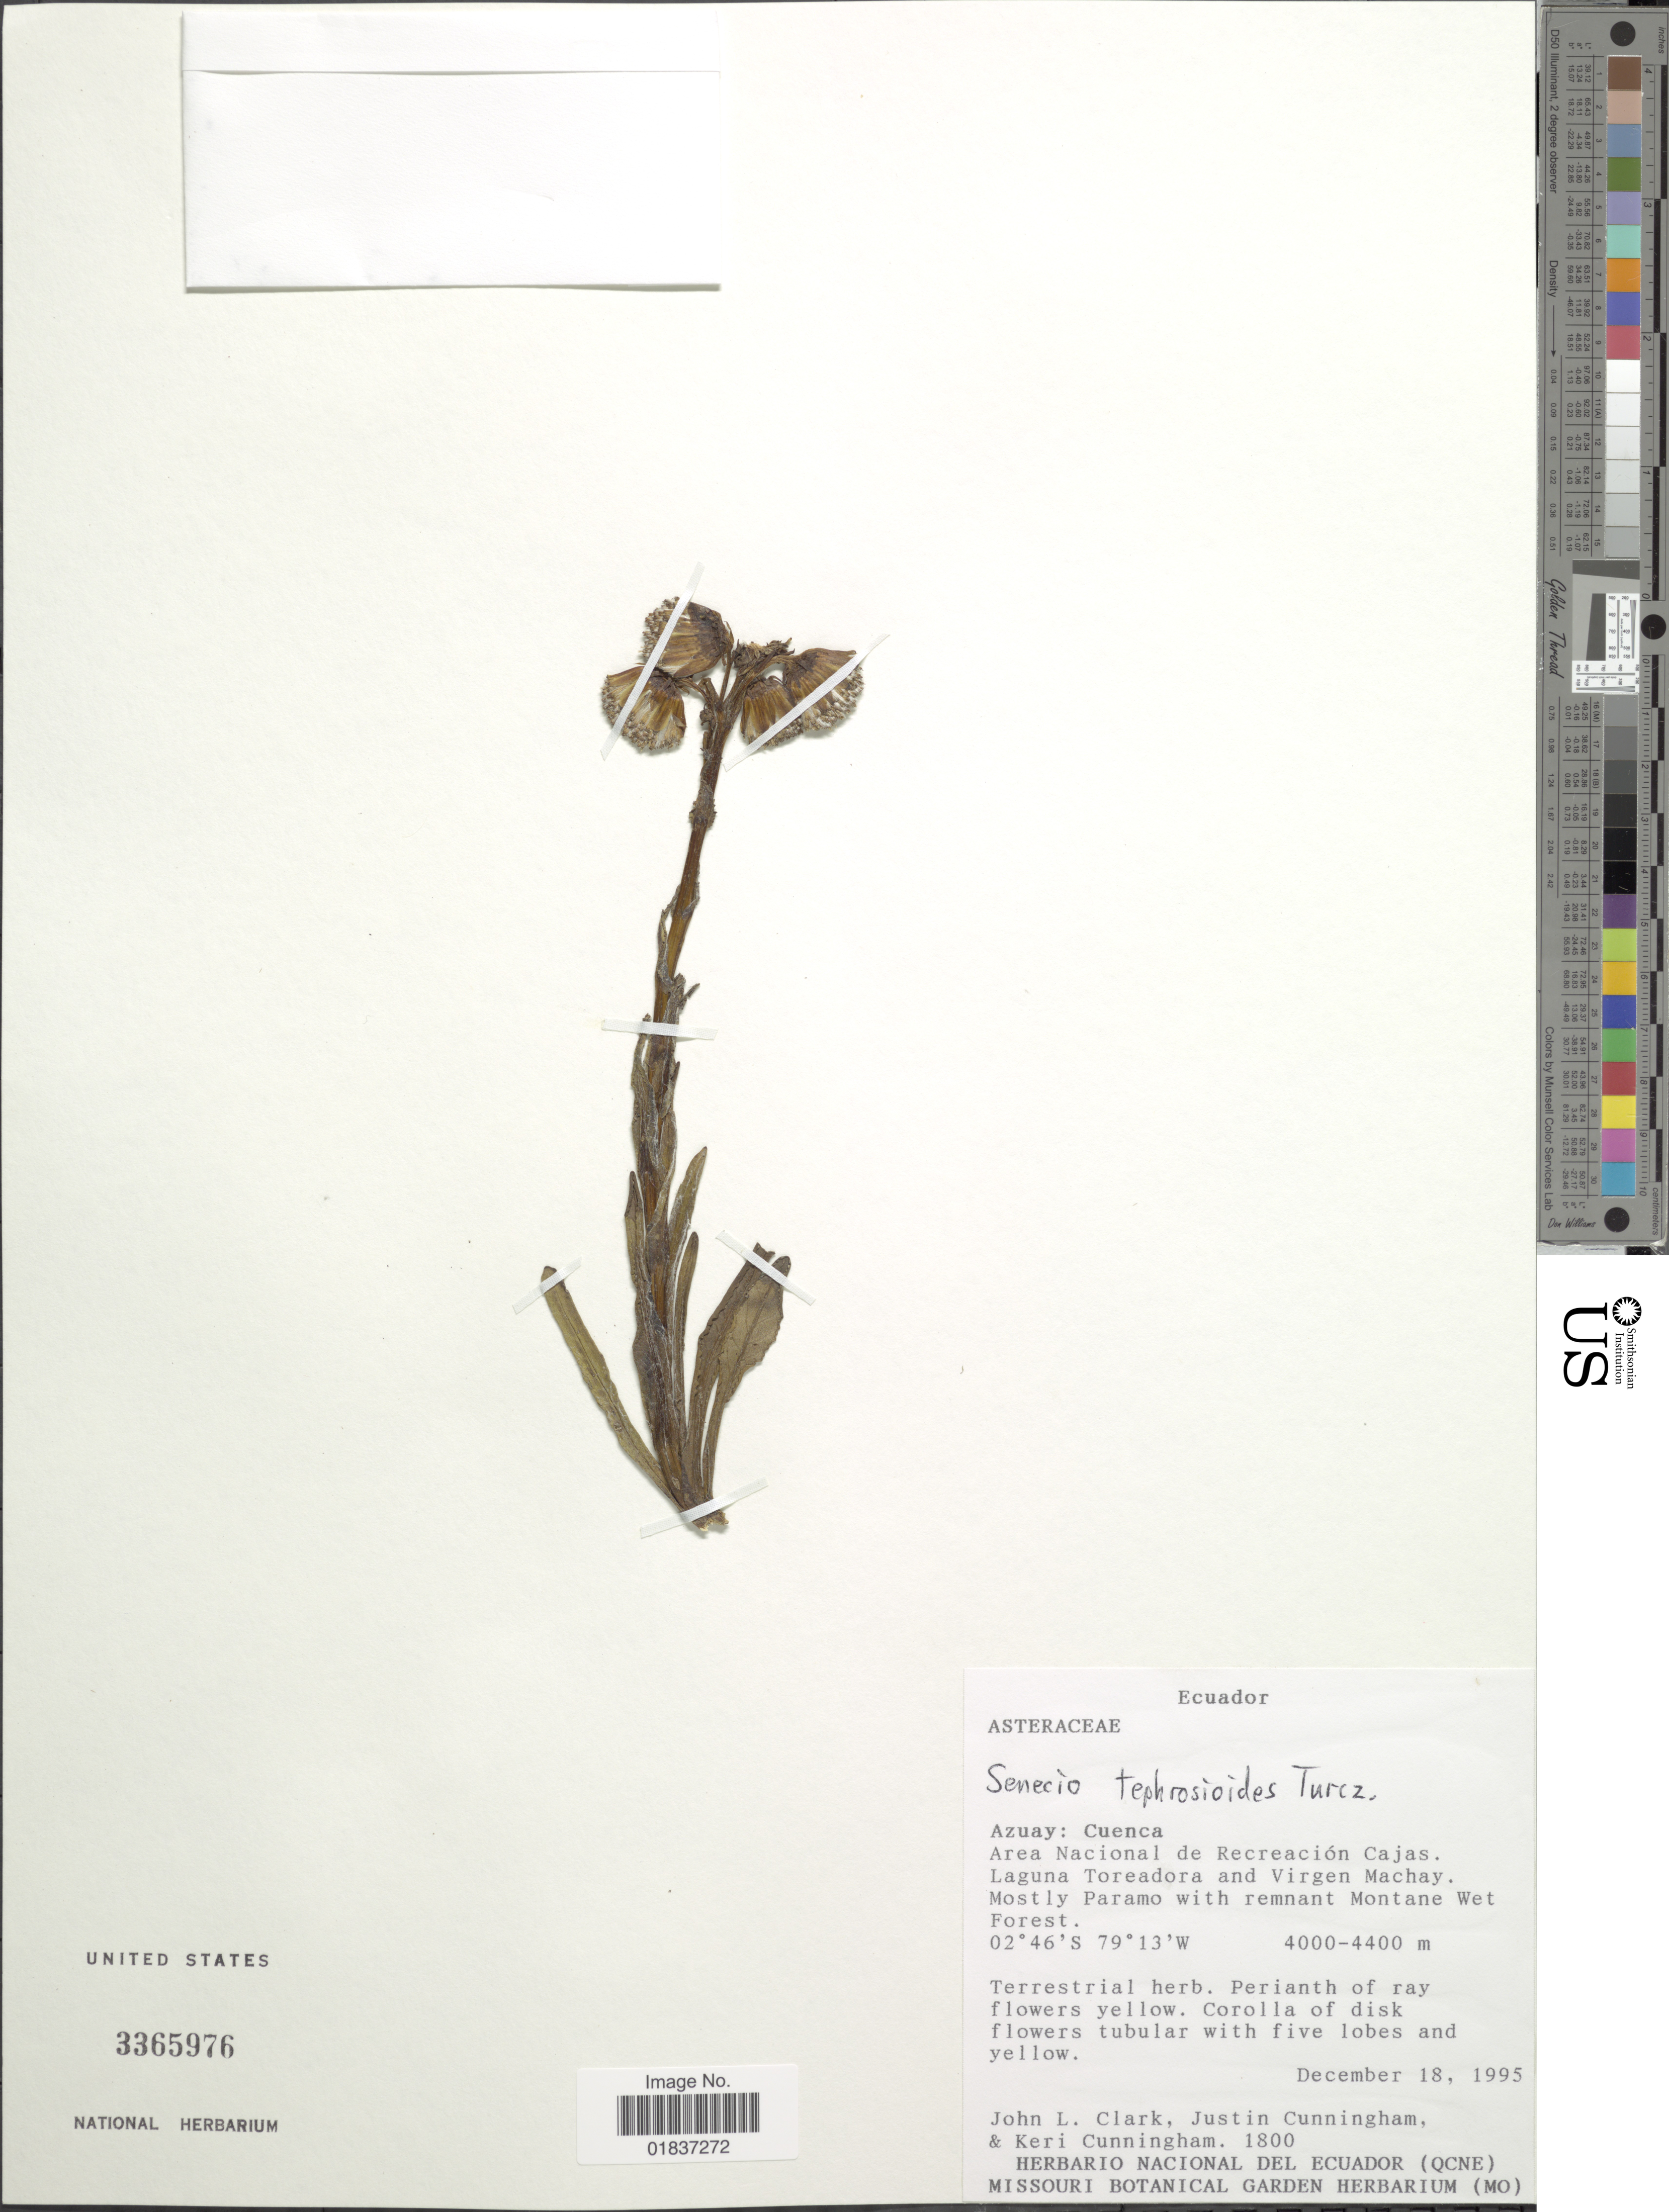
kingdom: Plantae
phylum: Tracheophyta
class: Magnoliopsida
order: Asterales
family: Asteraceae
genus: Senecio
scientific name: Senecio tephrosioides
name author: Turcz.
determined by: Salomon, Luciana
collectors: J. L. Clark, J. Cunningham & K. Cunningham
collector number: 1800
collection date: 1995-12-18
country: Ecuador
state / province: Azuay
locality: Azuay: Cuenca. Area Nacional de Recreacion Cajas. Laguna Toreadora and Virgenmachay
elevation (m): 4000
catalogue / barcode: US 3365976